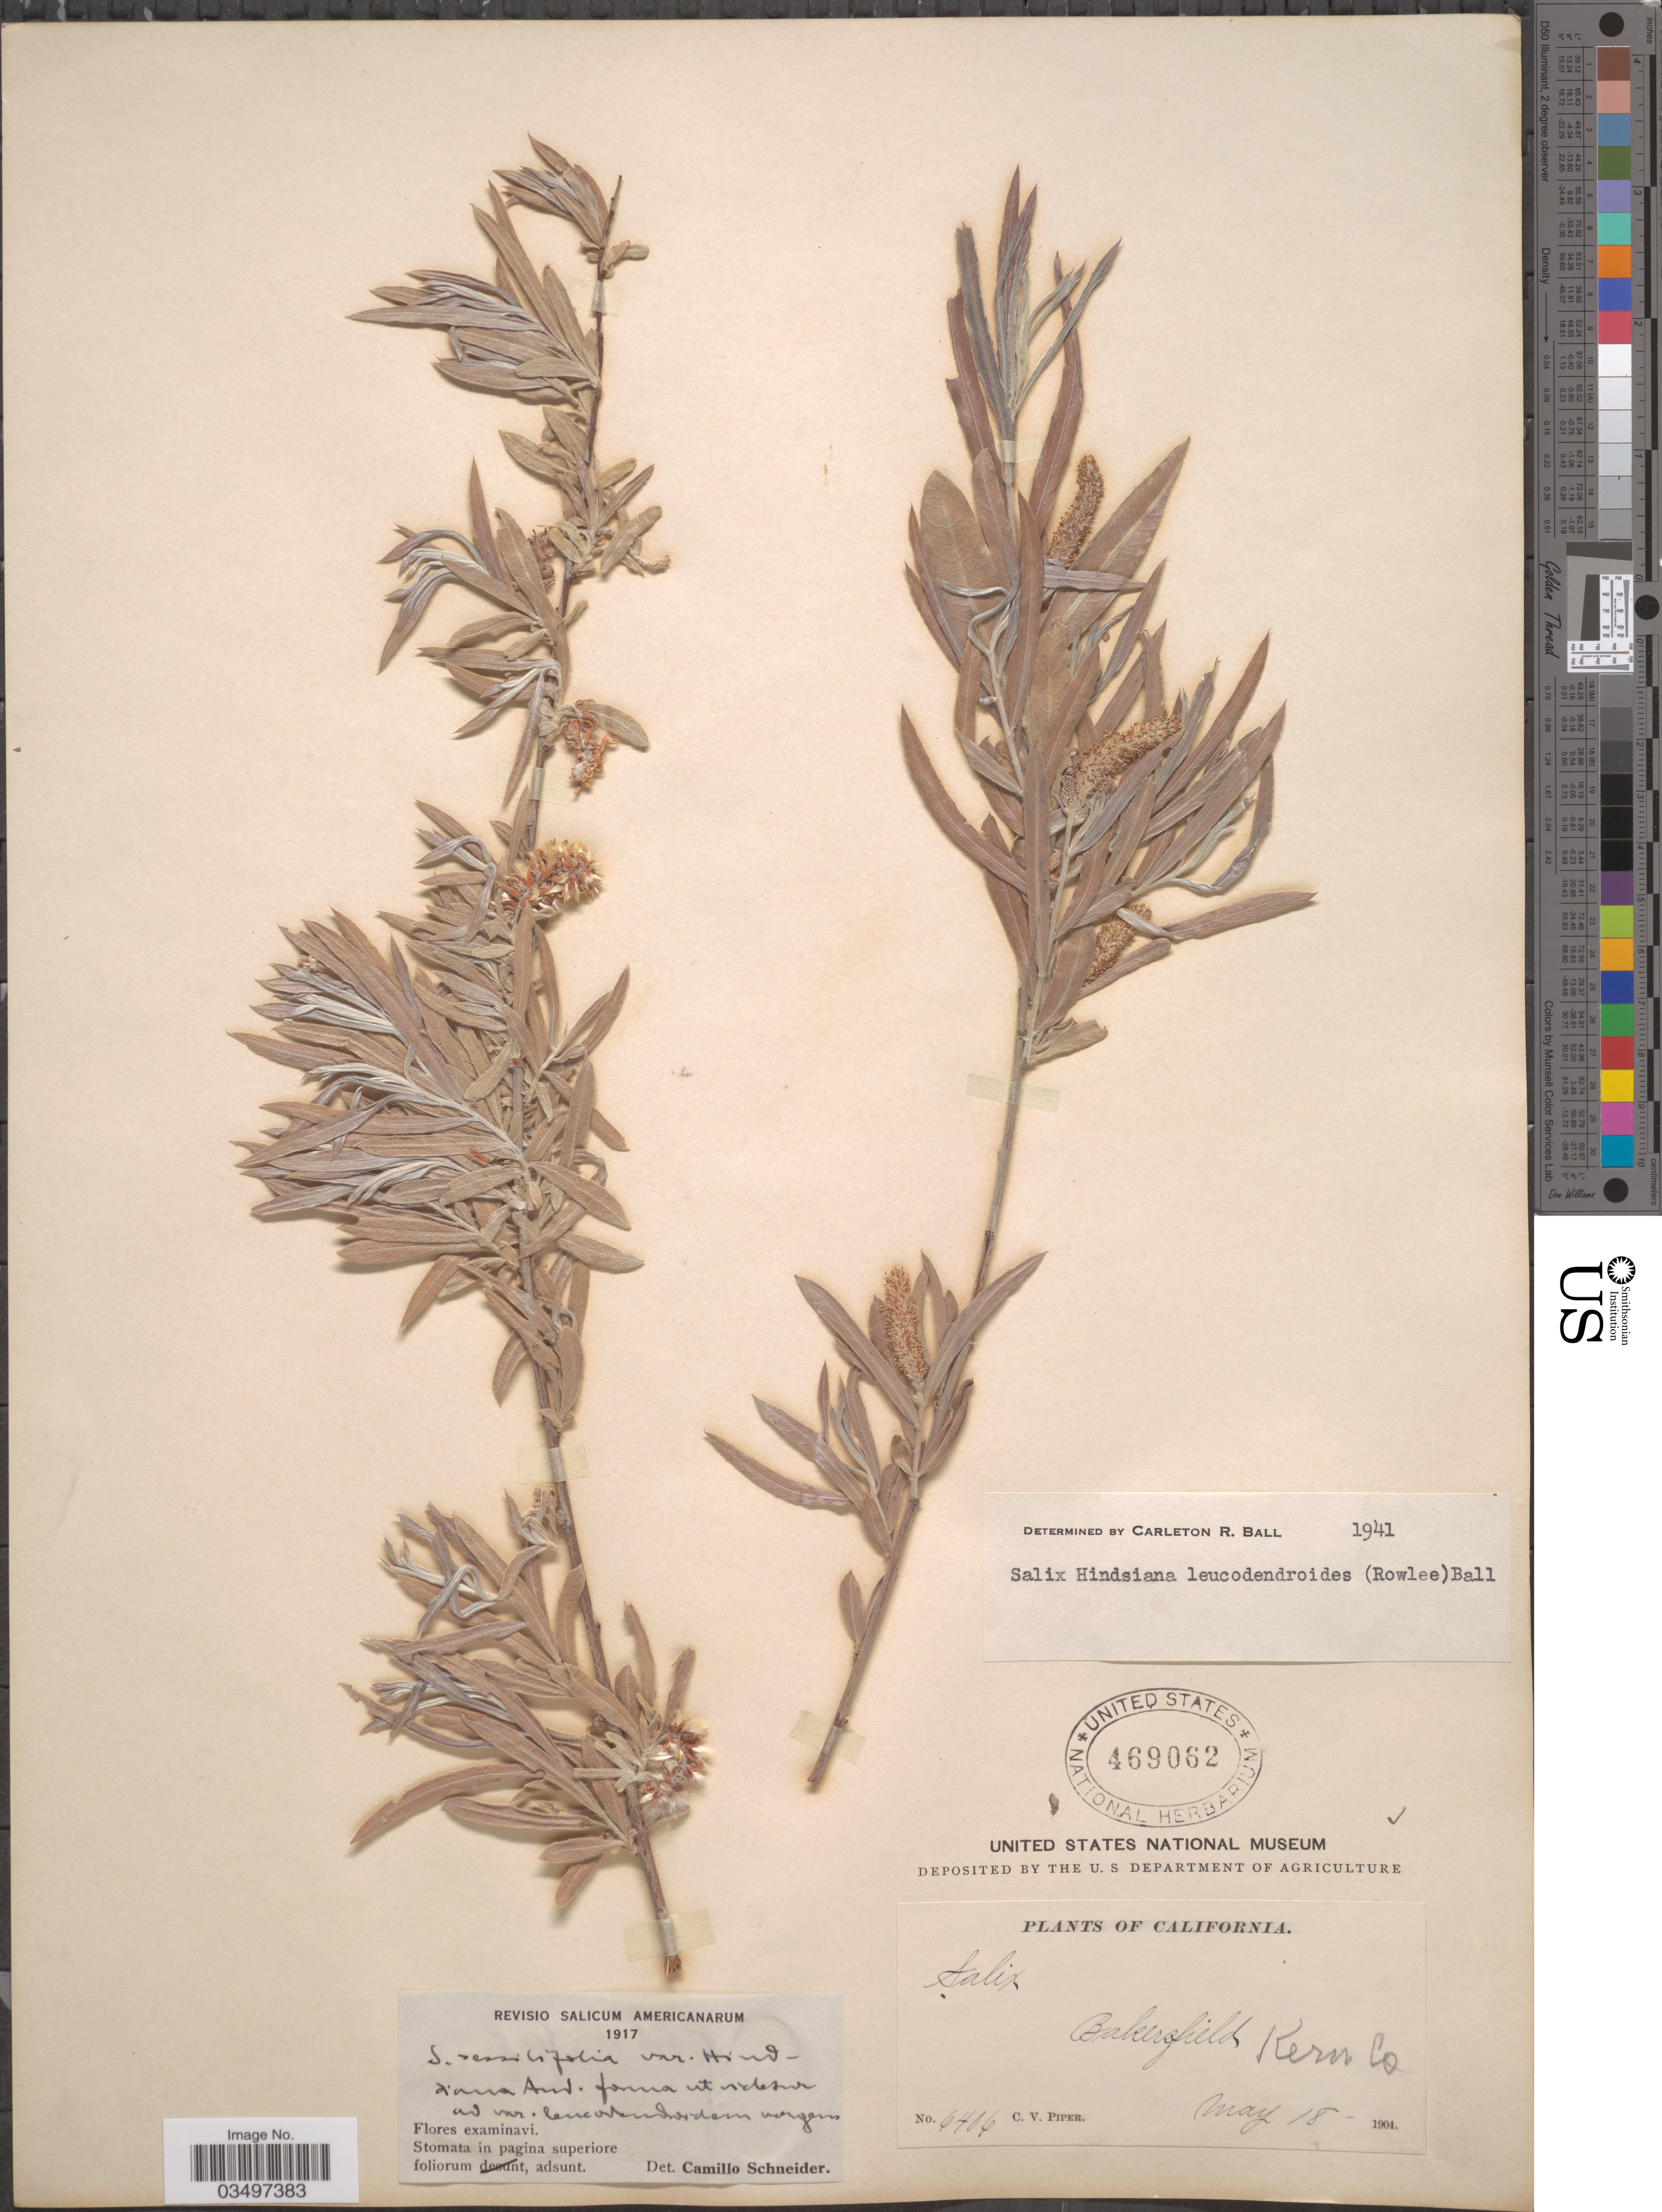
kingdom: Plantae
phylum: Tracheophyta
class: Magnoliopsida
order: Malpighiales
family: Salicaceae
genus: Salix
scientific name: Salix hindsiana var. leucodendroides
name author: (Rowlee) C.R. Ball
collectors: C. V. Piper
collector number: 6406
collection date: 1904-05-18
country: United States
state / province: California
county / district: Kern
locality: Bakersfield. Kern Co.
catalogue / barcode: US 469062